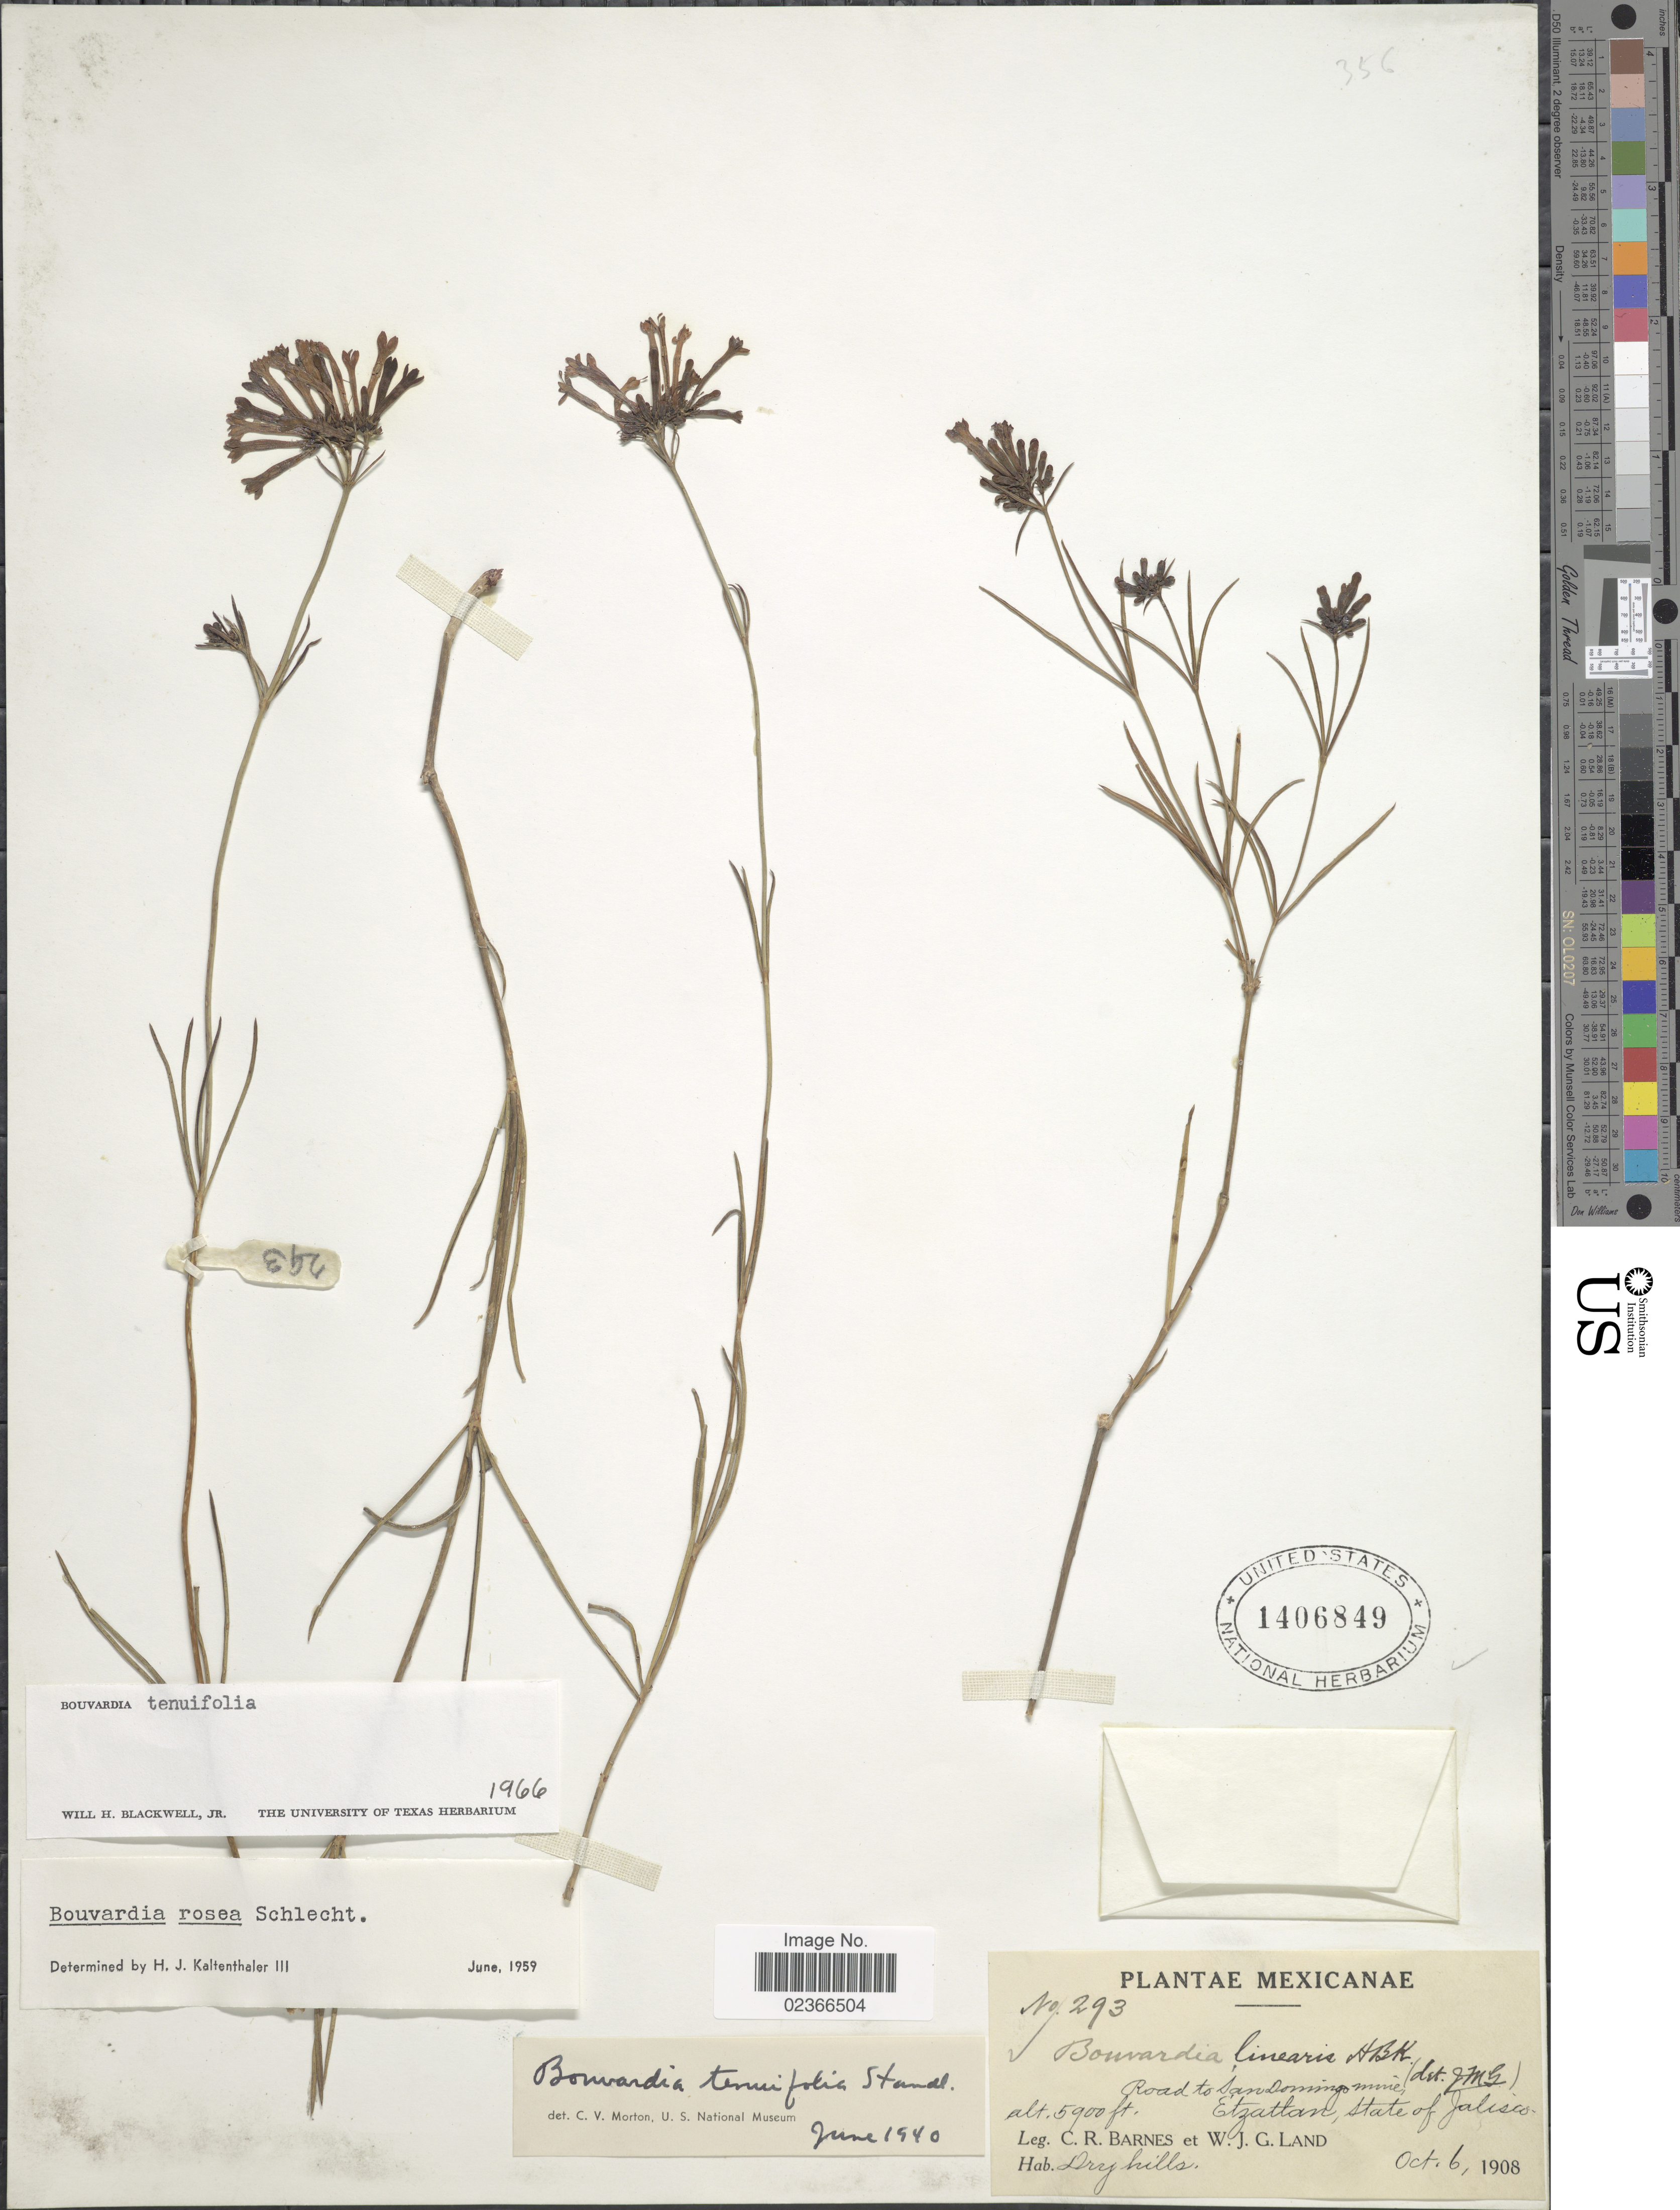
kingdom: Plantae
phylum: Tracheophyta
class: Magnoliopsida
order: Gentianales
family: Rubiaceae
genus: Bouvardia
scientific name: Bouvardia tenuifolia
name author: Standl.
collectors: C. R. Barnes & W. J. G. Land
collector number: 293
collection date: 1908-10-06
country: Mexico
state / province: Jalisco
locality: Road to San Domingo Mine, Etzatlan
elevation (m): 1798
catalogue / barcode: US 1406849